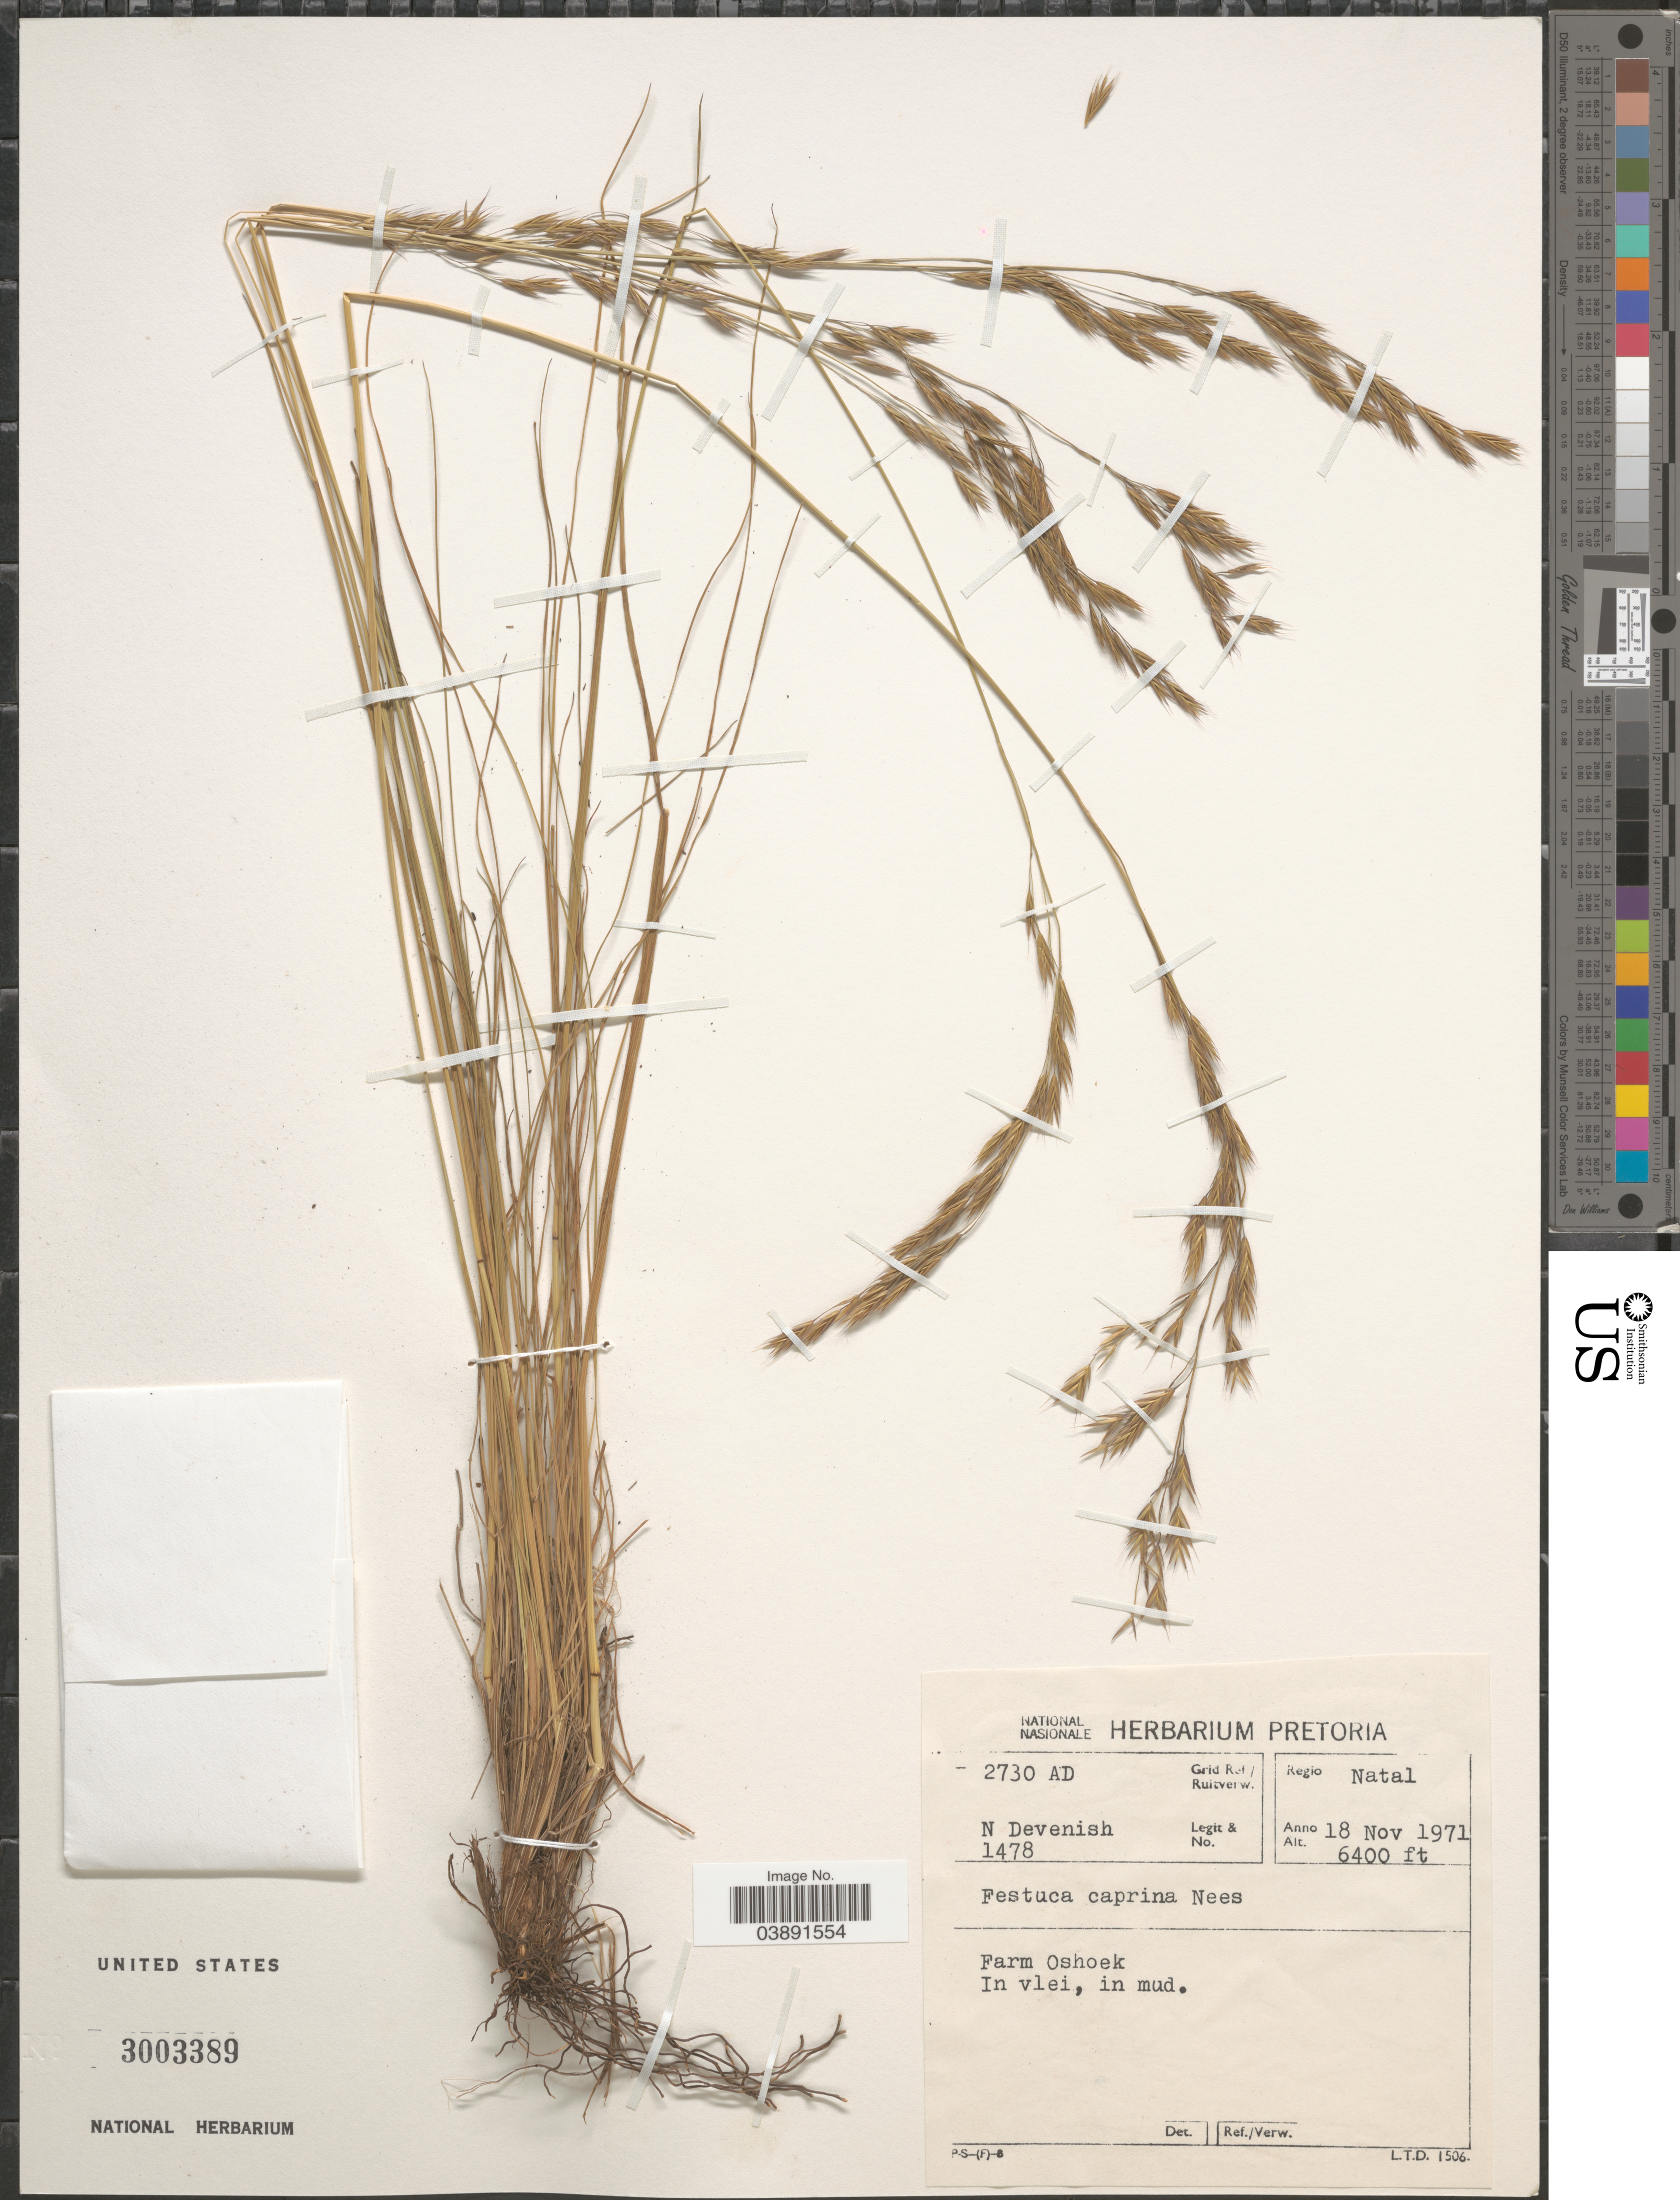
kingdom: Plantae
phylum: Tracheophyta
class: Liliopsida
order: Poales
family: Poaceae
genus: Festuca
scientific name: Festuca caprina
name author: Nees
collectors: N. Devenish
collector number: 1478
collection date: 1971-11-18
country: South Africa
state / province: KwaZulu-Natal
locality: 2730 AD Grid Ref./Ruitverw. Regio Natal. Farm Oshoek.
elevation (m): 1951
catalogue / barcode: US 3003389